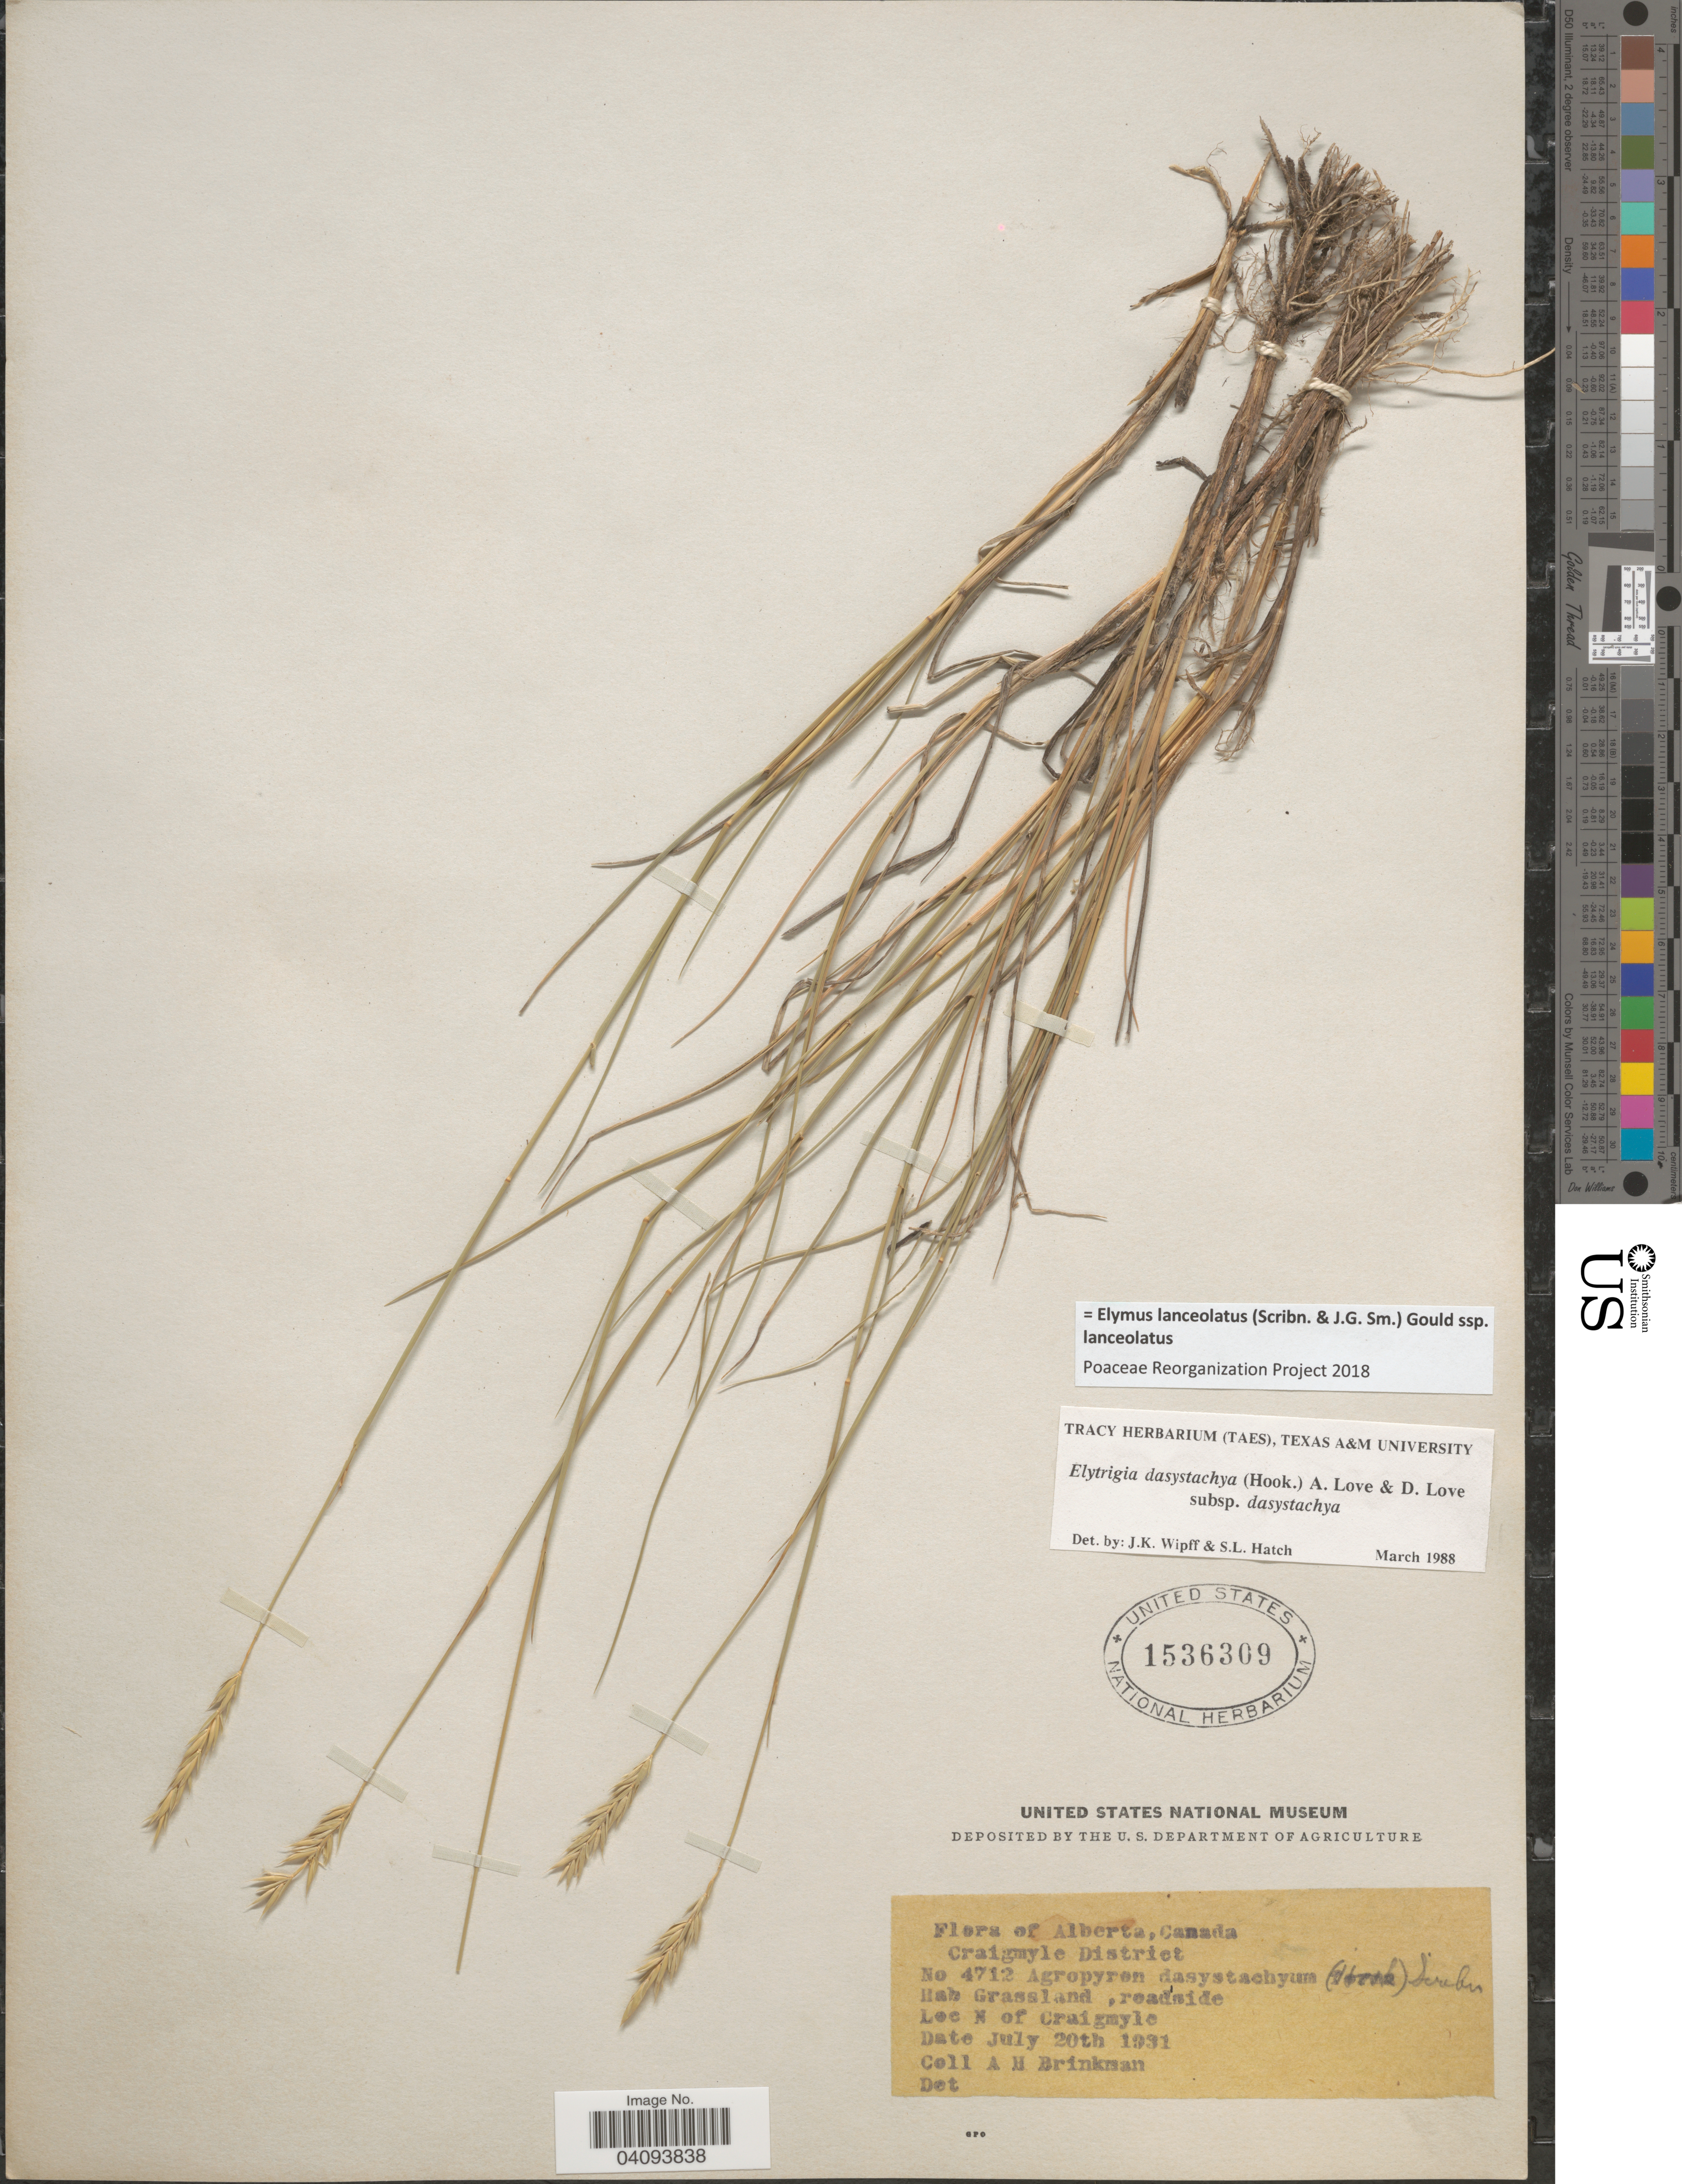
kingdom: Plantae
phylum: Tracheophyta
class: Liliopsida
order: Poales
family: Poaceae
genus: Elymus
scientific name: Elymus lanceolatus subsp. lanceolatus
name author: (Scribn. & J.G. Sm.) Gould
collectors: A. Brinkman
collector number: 4712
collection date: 1931-07-20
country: Canada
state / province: Alberta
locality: Craigmyle District. N of Craigmyle.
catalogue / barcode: US 1536309